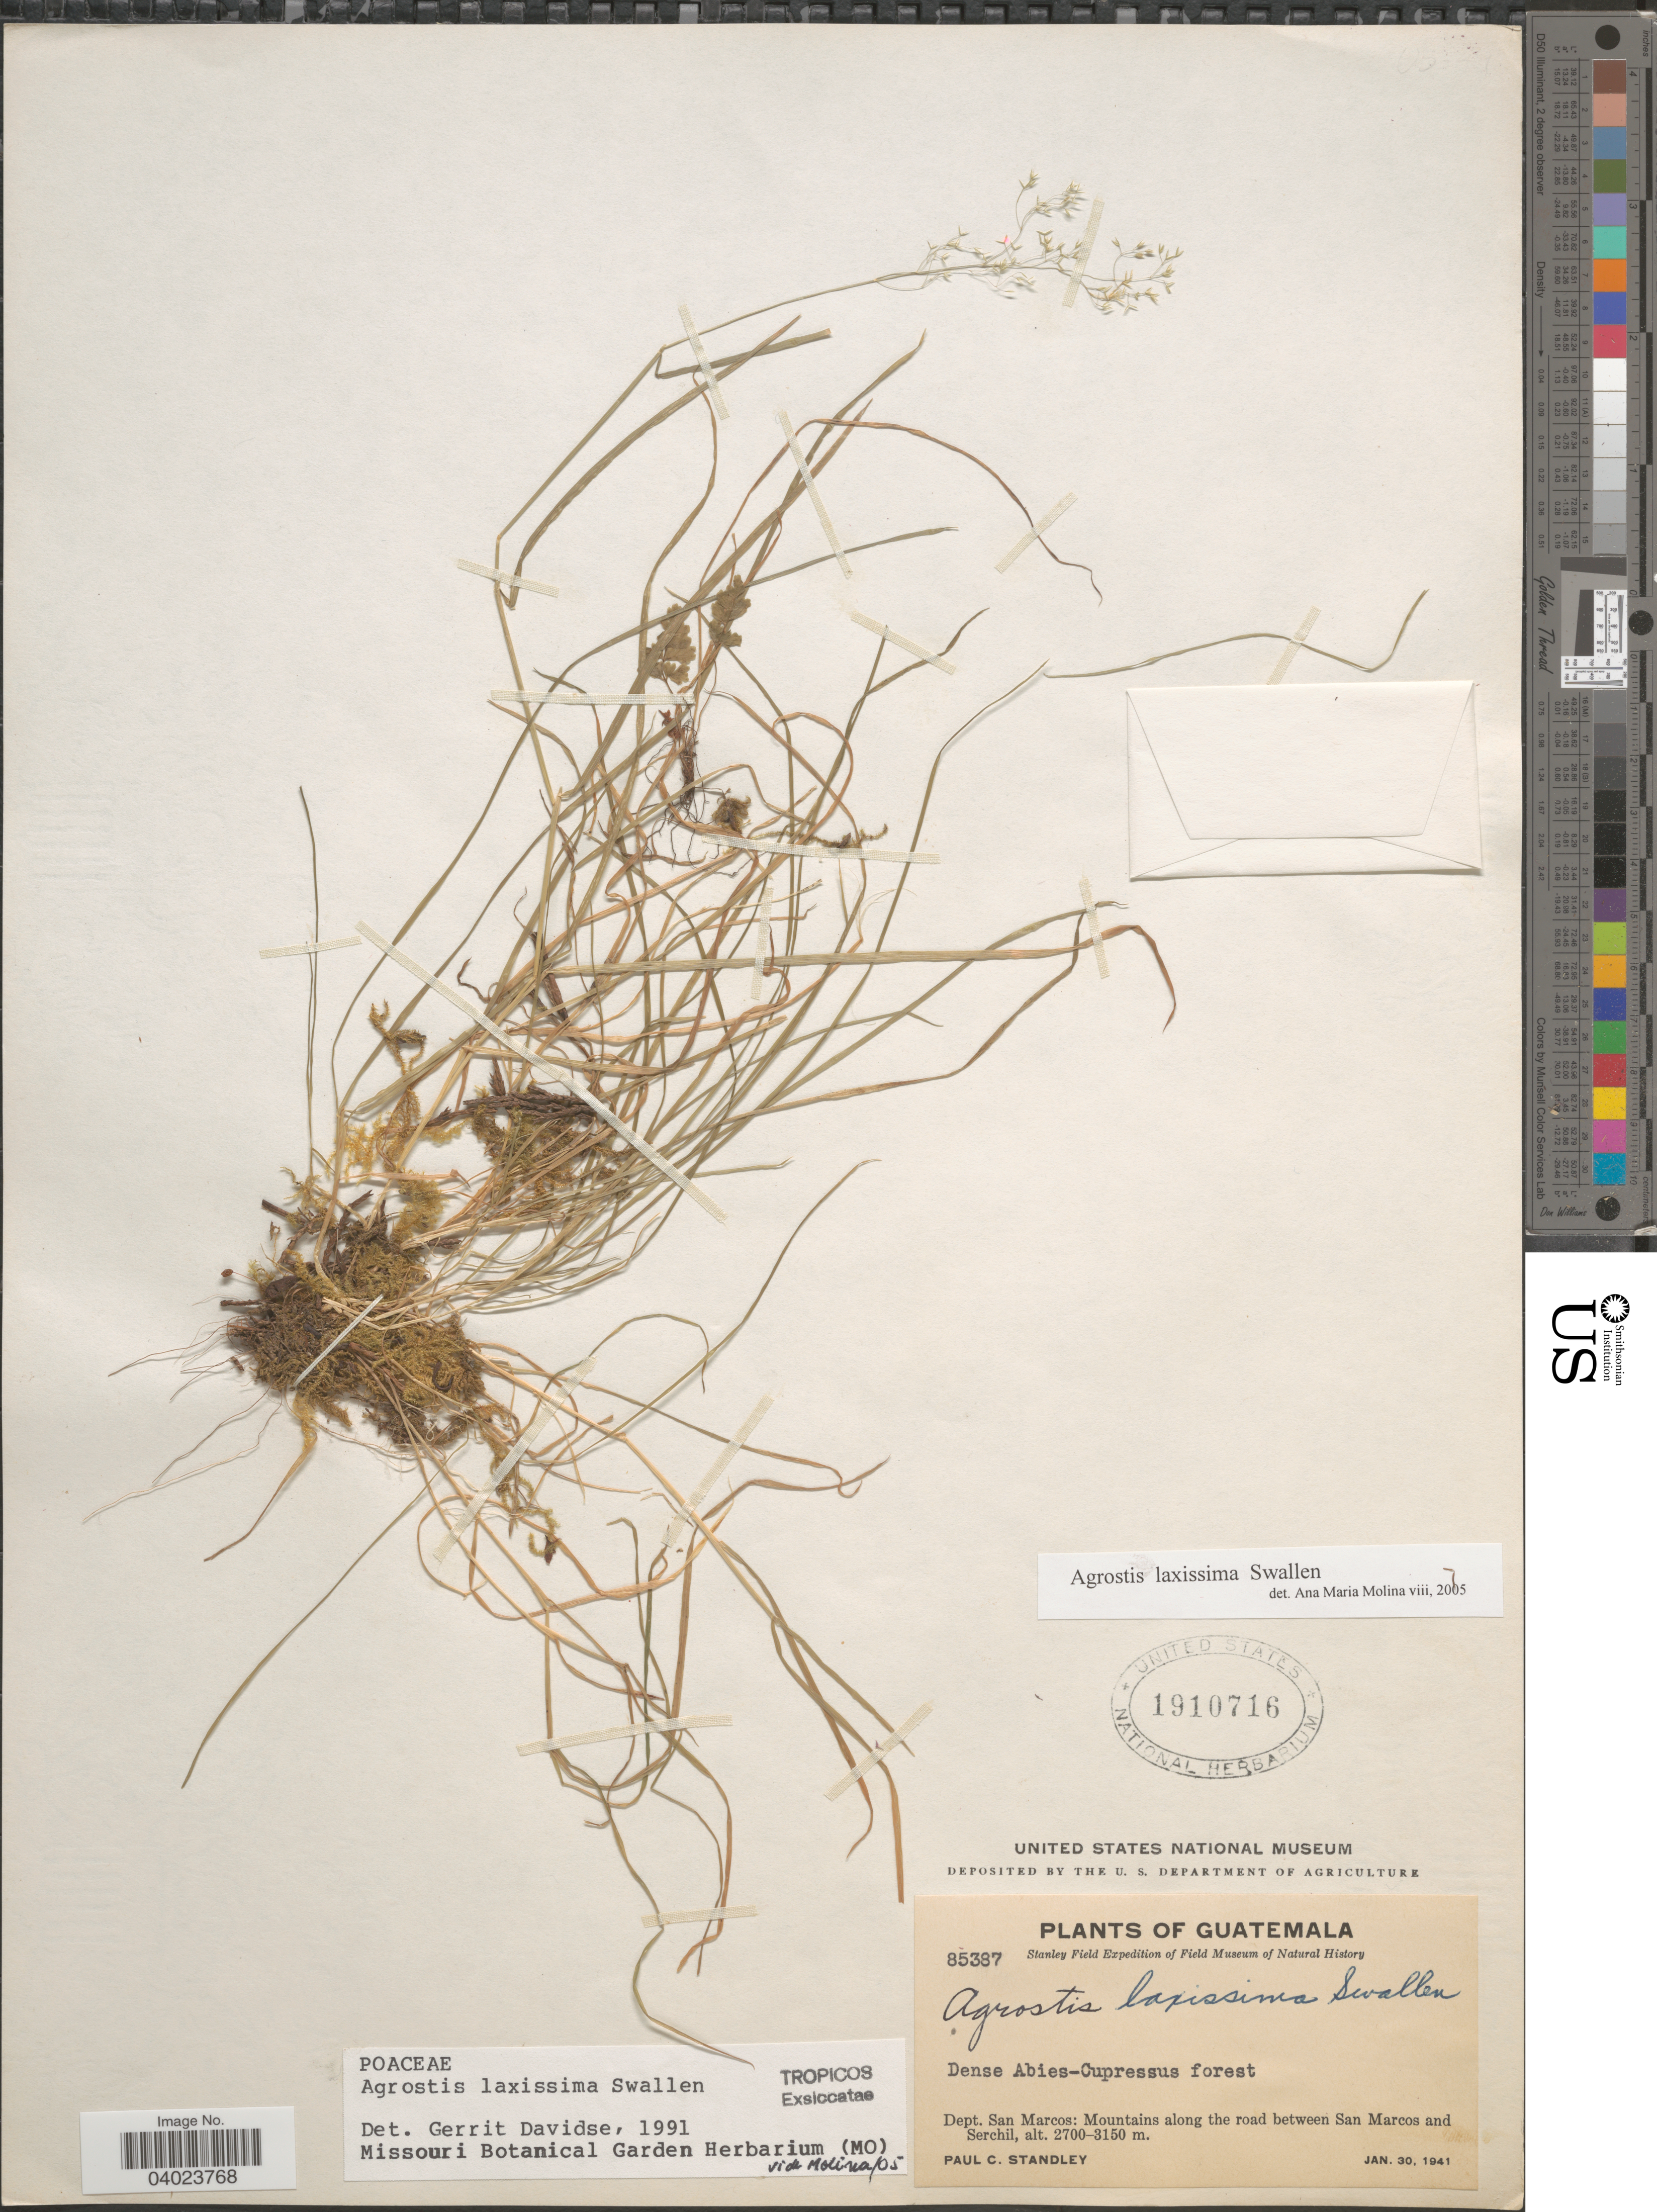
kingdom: Plantae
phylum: Tracheophyta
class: Liliopsida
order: Poales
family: Poaceae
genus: Agrostis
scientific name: Agrostis laxissima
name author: Swallen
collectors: P. C. Standley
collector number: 85387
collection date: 1941-01-30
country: Guatemala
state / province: San Marcos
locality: Dept. San Marcos: Mountains along the road between San Marcos and Serchil.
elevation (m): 2700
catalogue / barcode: US 1910716